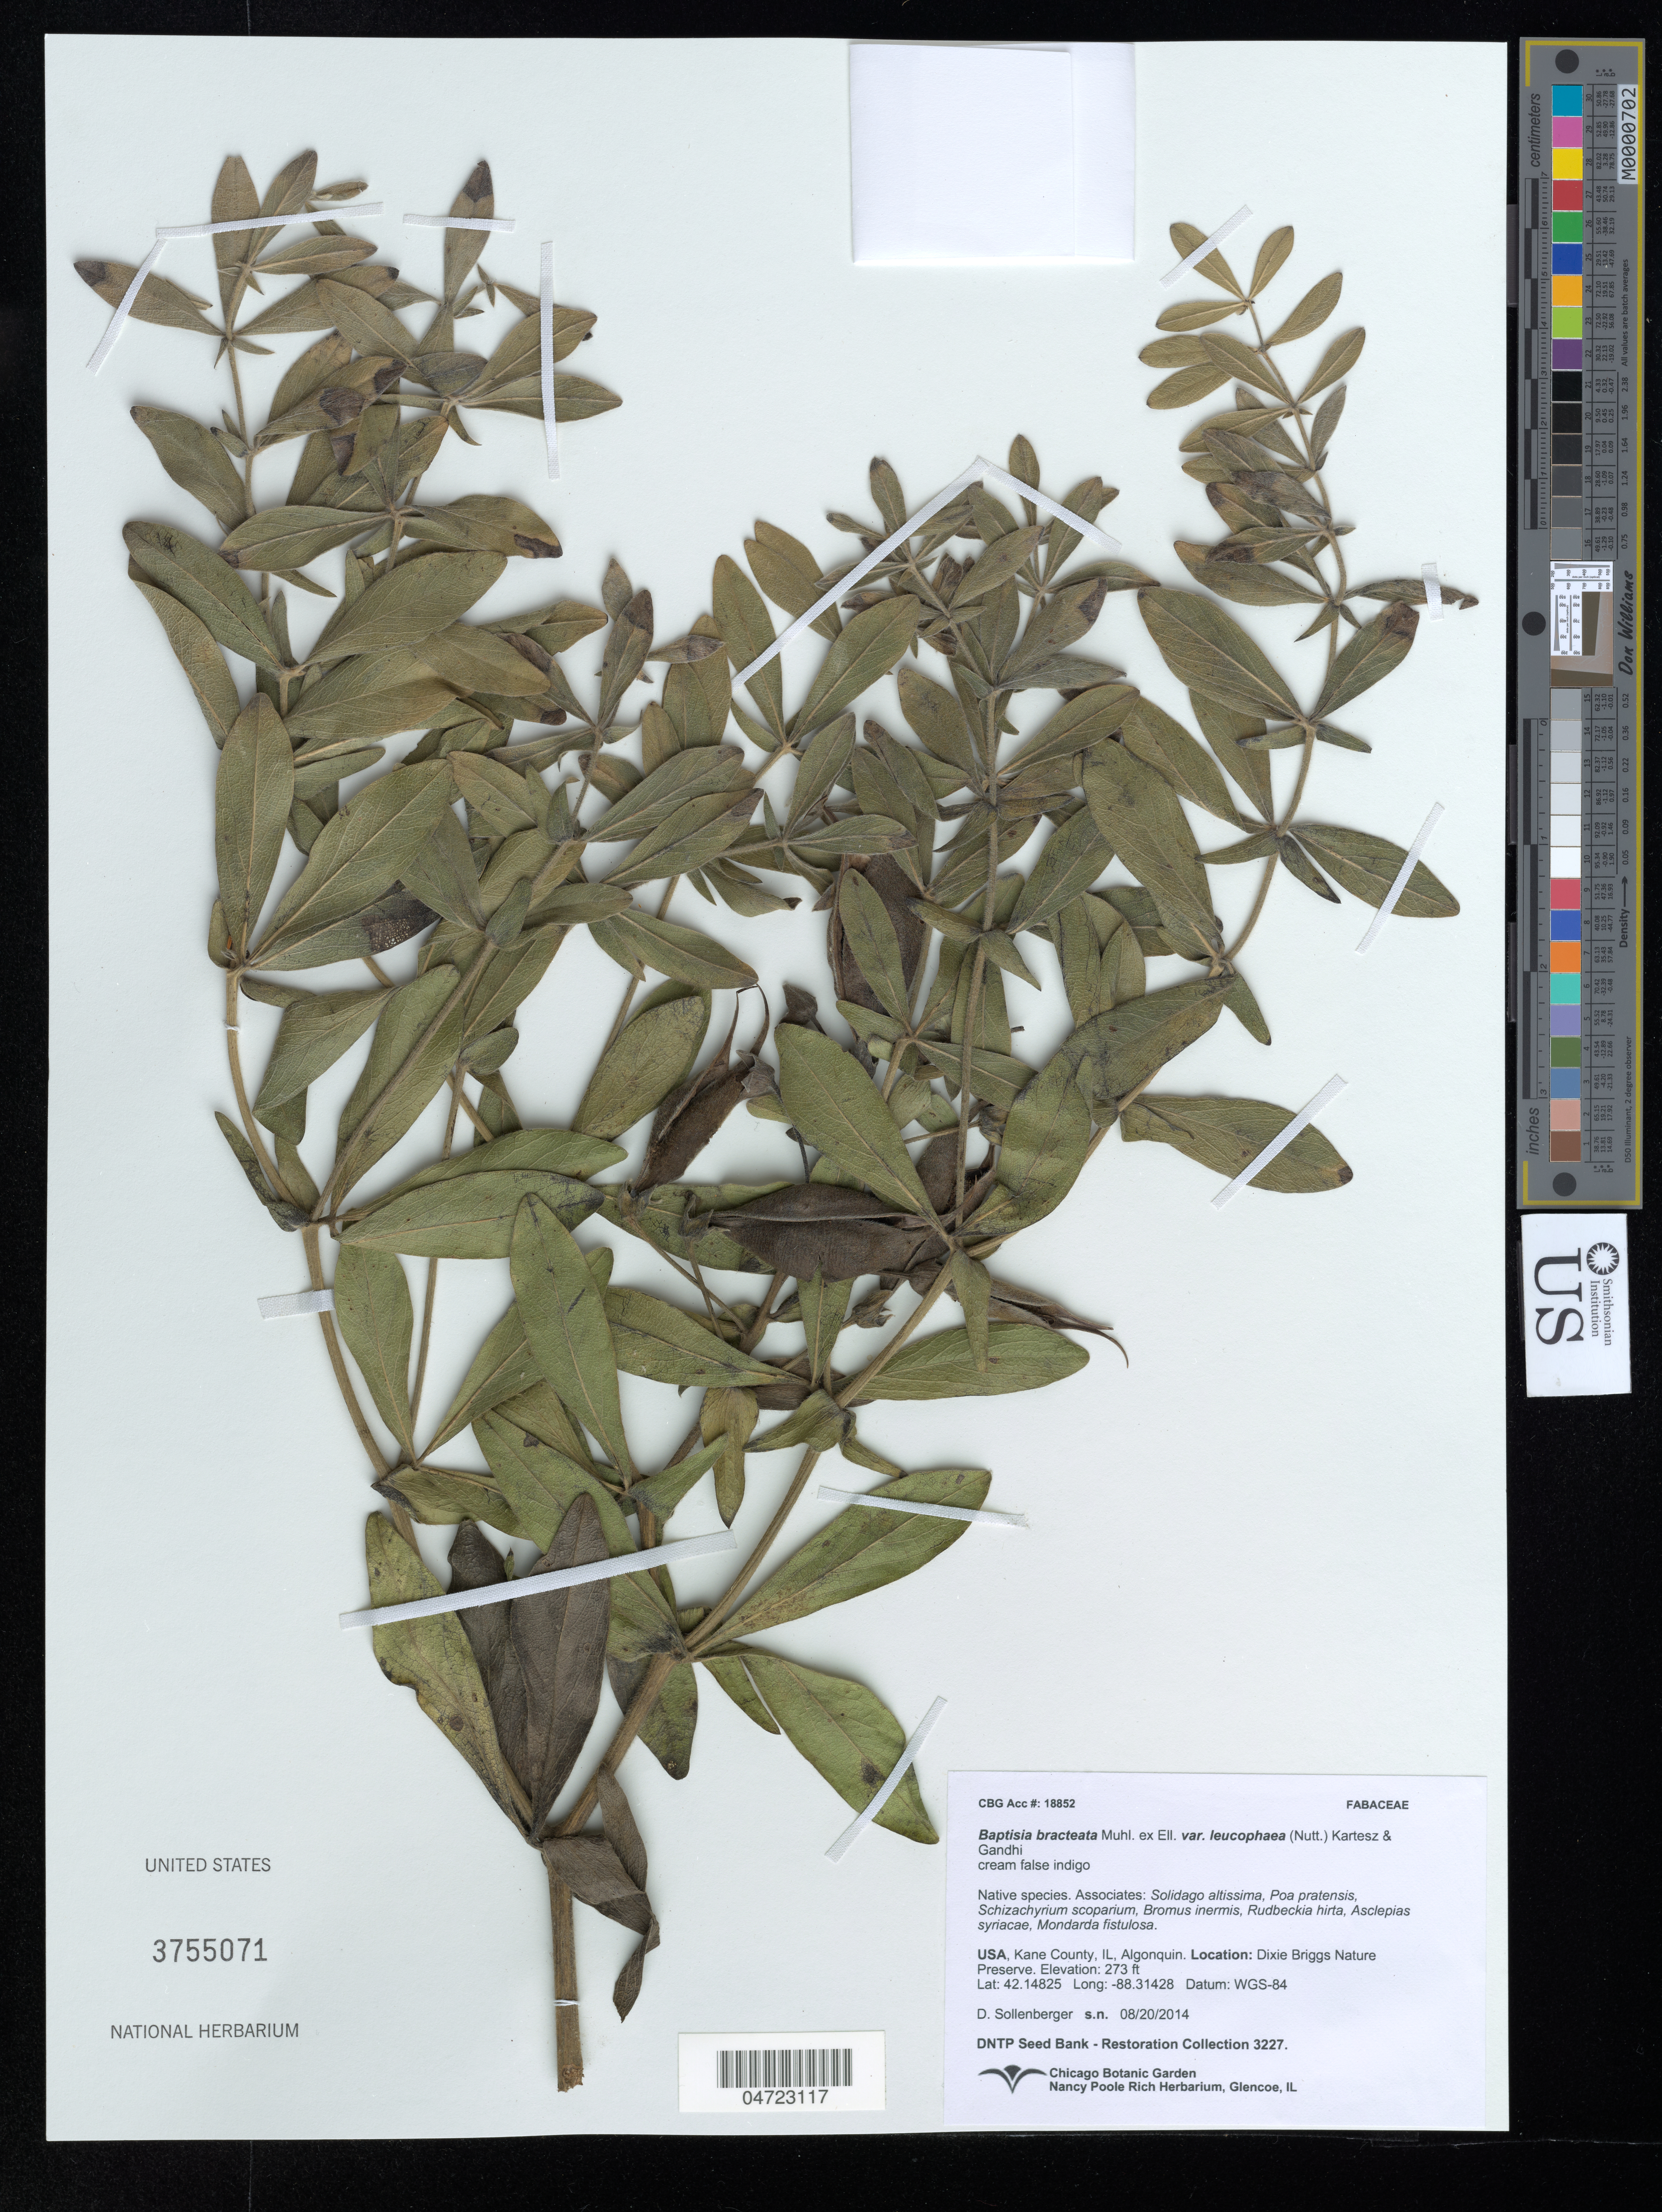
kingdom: Plantae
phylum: Tracheophyta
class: Magnoliopsida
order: Fabales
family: Fabaceae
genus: Baptisia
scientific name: Baptisia bracteata var. leucophaea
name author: (Nutt.) Kartesz & Gandhi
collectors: D. Sollenberger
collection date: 2014-08-20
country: United States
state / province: Illinois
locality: Kane County, Algonquin. Dixie Briggs Nature Preserve.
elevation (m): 83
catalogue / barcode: US 3755071